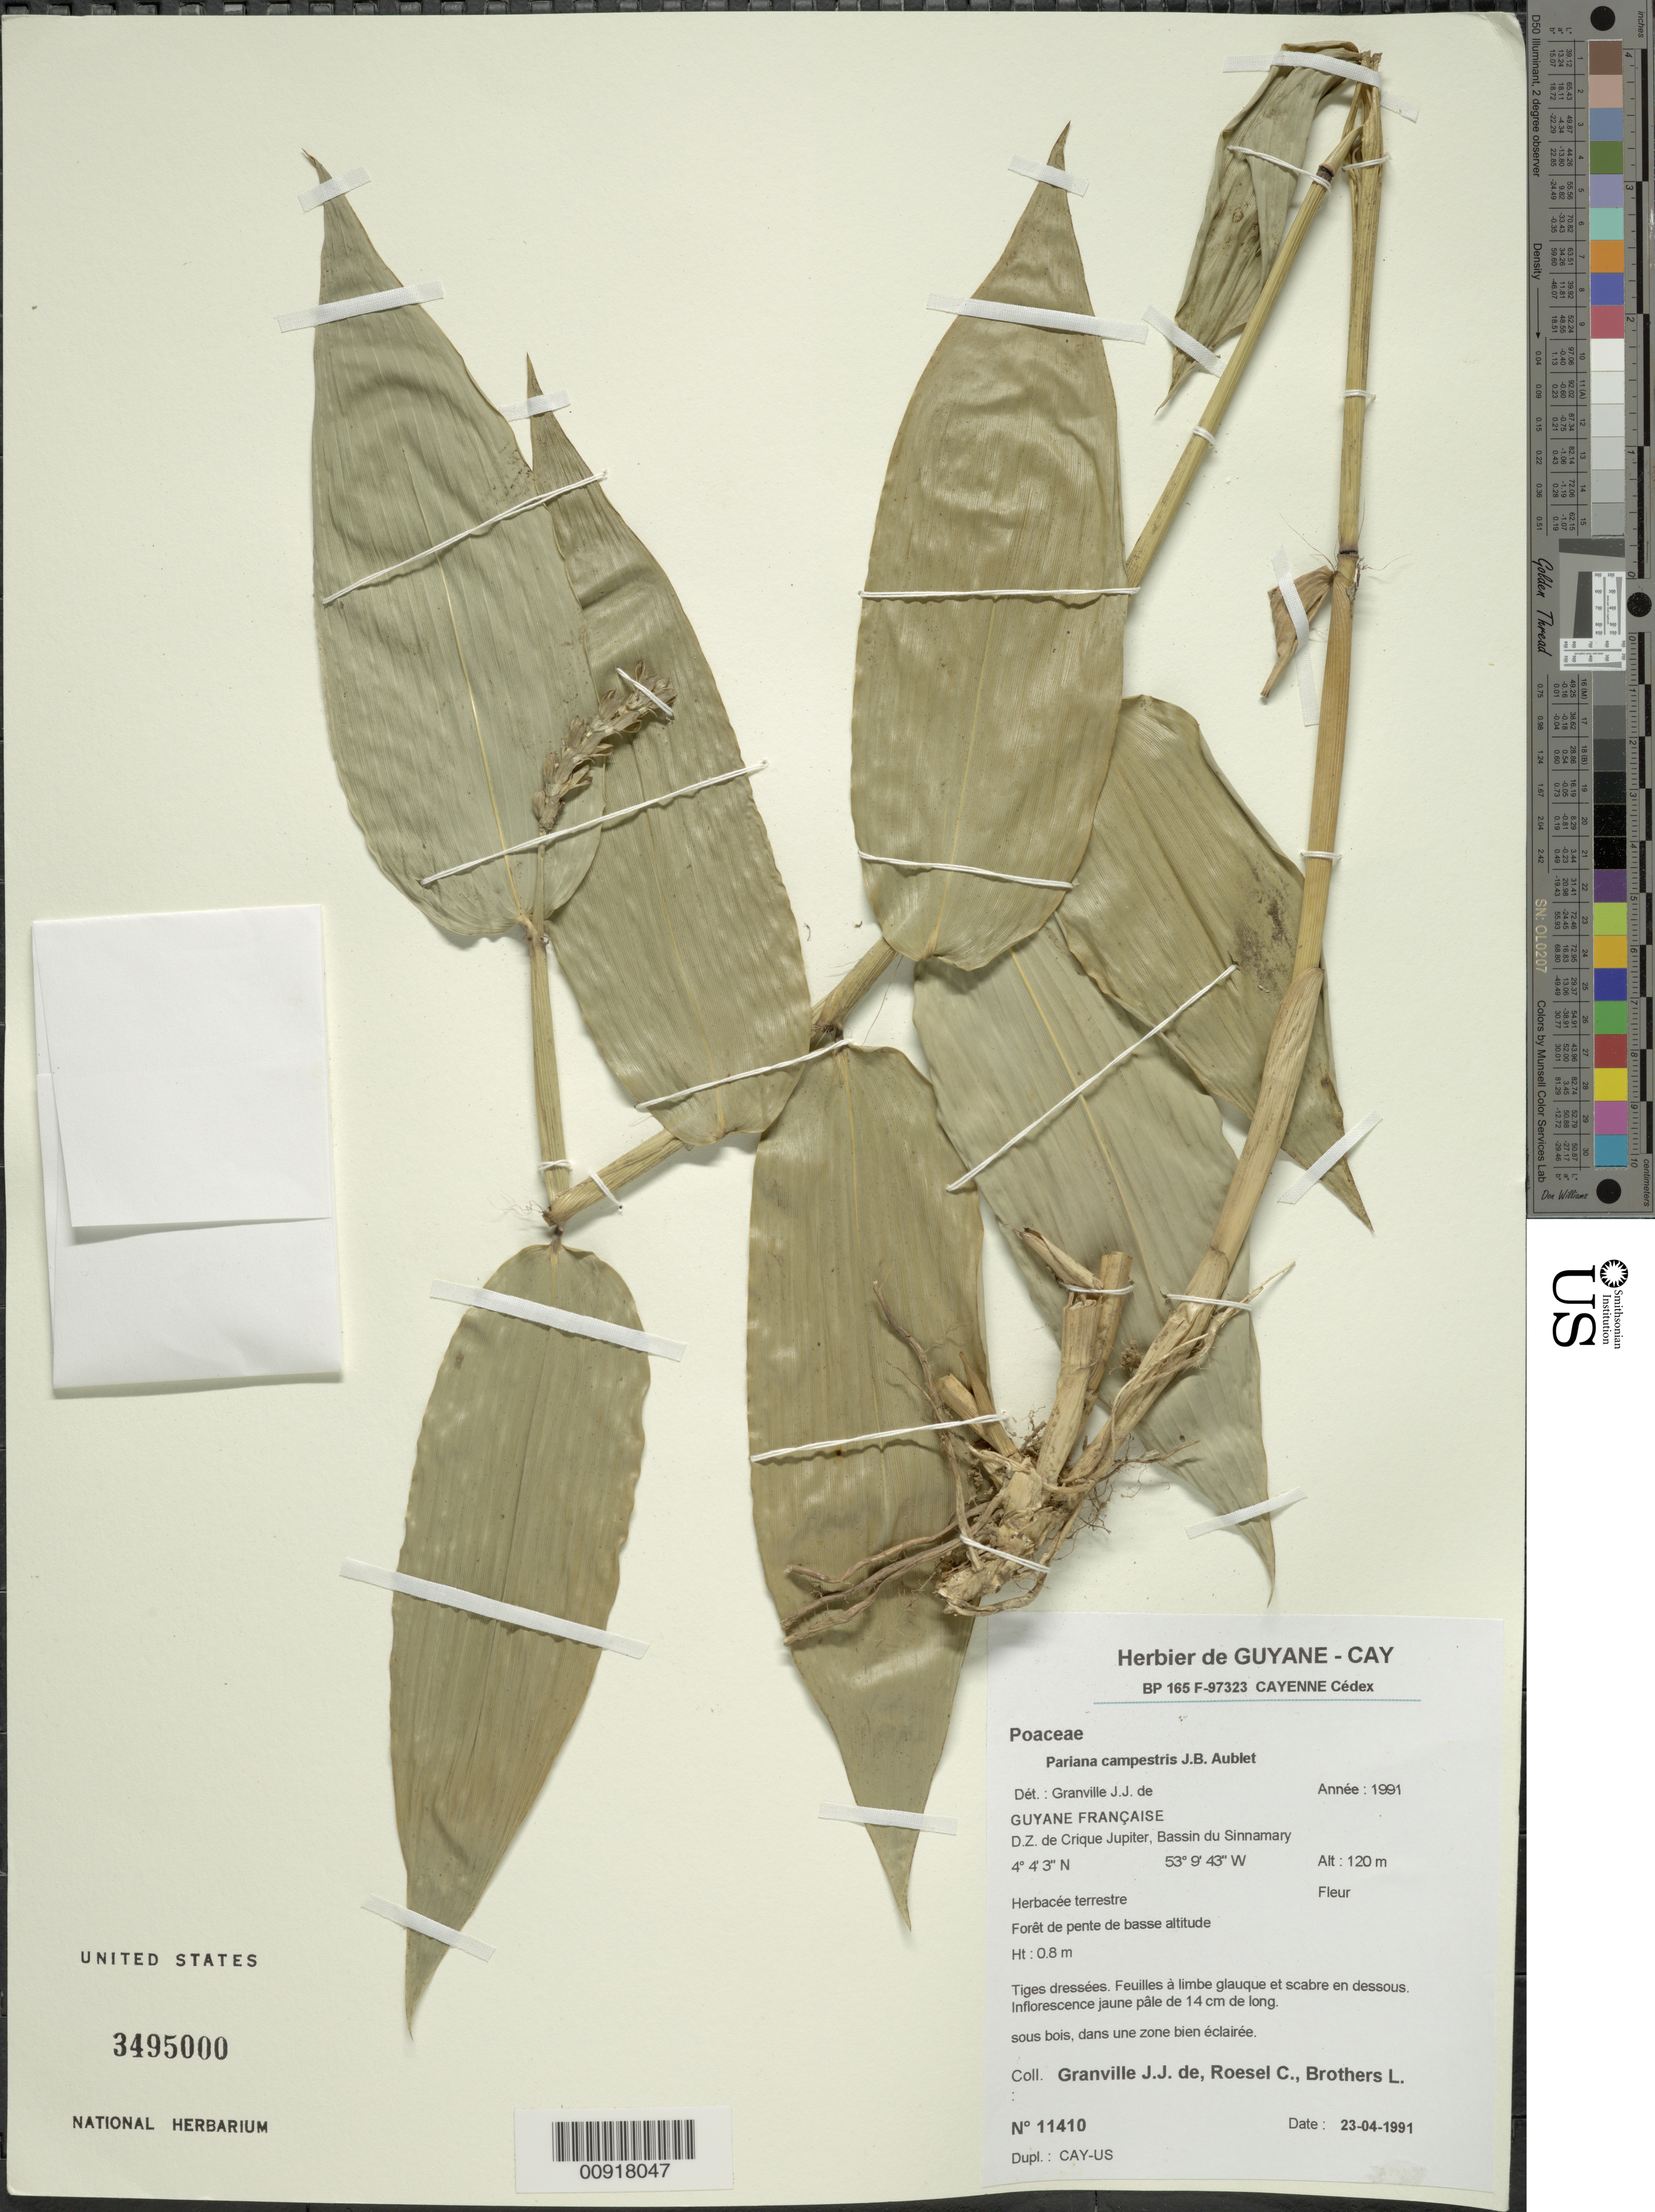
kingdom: Plantae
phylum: Tracheophyta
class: Liliopsida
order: Poales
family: Poaceae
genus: Pariana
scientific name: Pariana campestris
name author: Aubl.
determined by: Granville, J. J. de, (CAY), Institut de Recherche pour le Developpement (IRD) (FRENCH GUIANA)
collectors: J.-J. de Granville, C. S. Roesel & L. Brothers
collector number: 11410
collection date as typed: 23-Apr-91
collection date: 1991-04-23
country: French Guiana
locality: D.Z. de Crique Jupiter, Bassin du Sinnamary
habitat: Forêt de pente de basse altitude; sous bois, dans zone bien éclairée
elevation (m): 120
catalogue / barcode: US 3495000